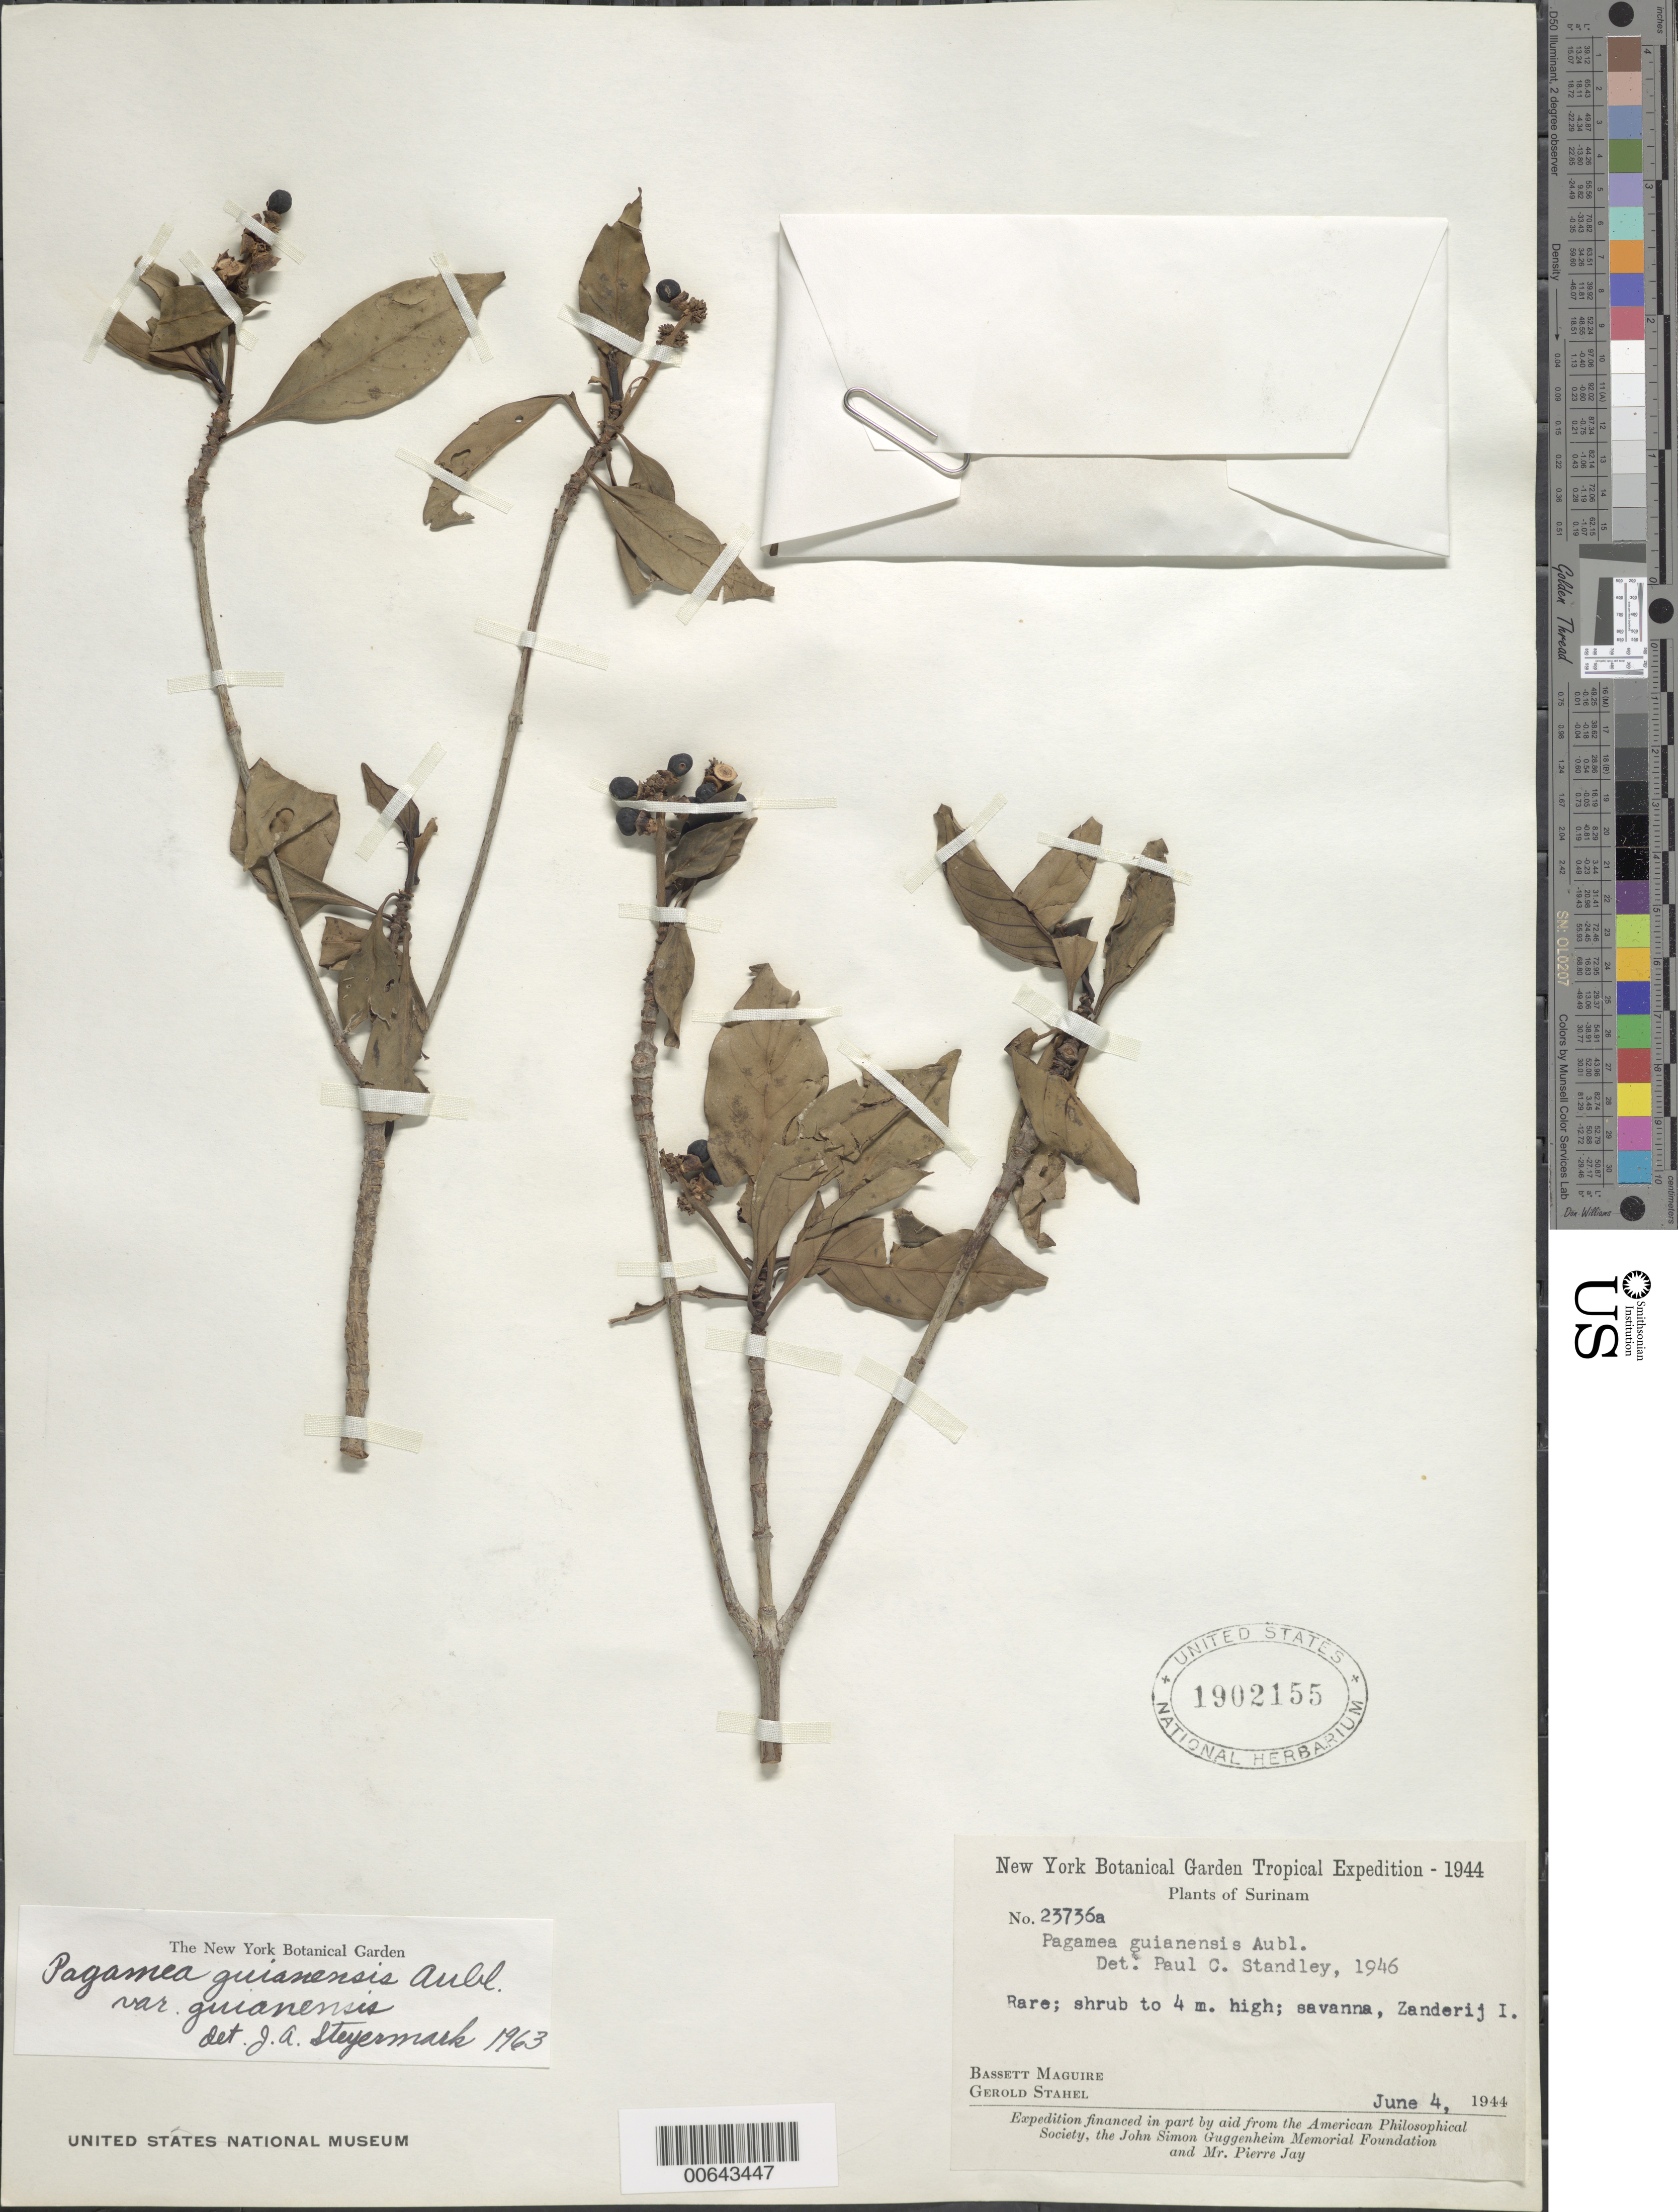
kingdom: Plantae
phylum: Tracheophyta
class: Magnoliopsida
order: Gentianales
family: Rubiaceae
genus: Pagamea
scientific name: Pagamea guianensis var. guianensis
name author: Aubl.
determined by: Steyermark, Julian A., (VEN)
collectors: B. Maguire & G. Stahel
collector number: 23736 a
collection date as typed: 4-Jun-44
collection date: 1944-06-04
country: Suriname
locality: Zanderij I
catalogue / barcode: US 1902155